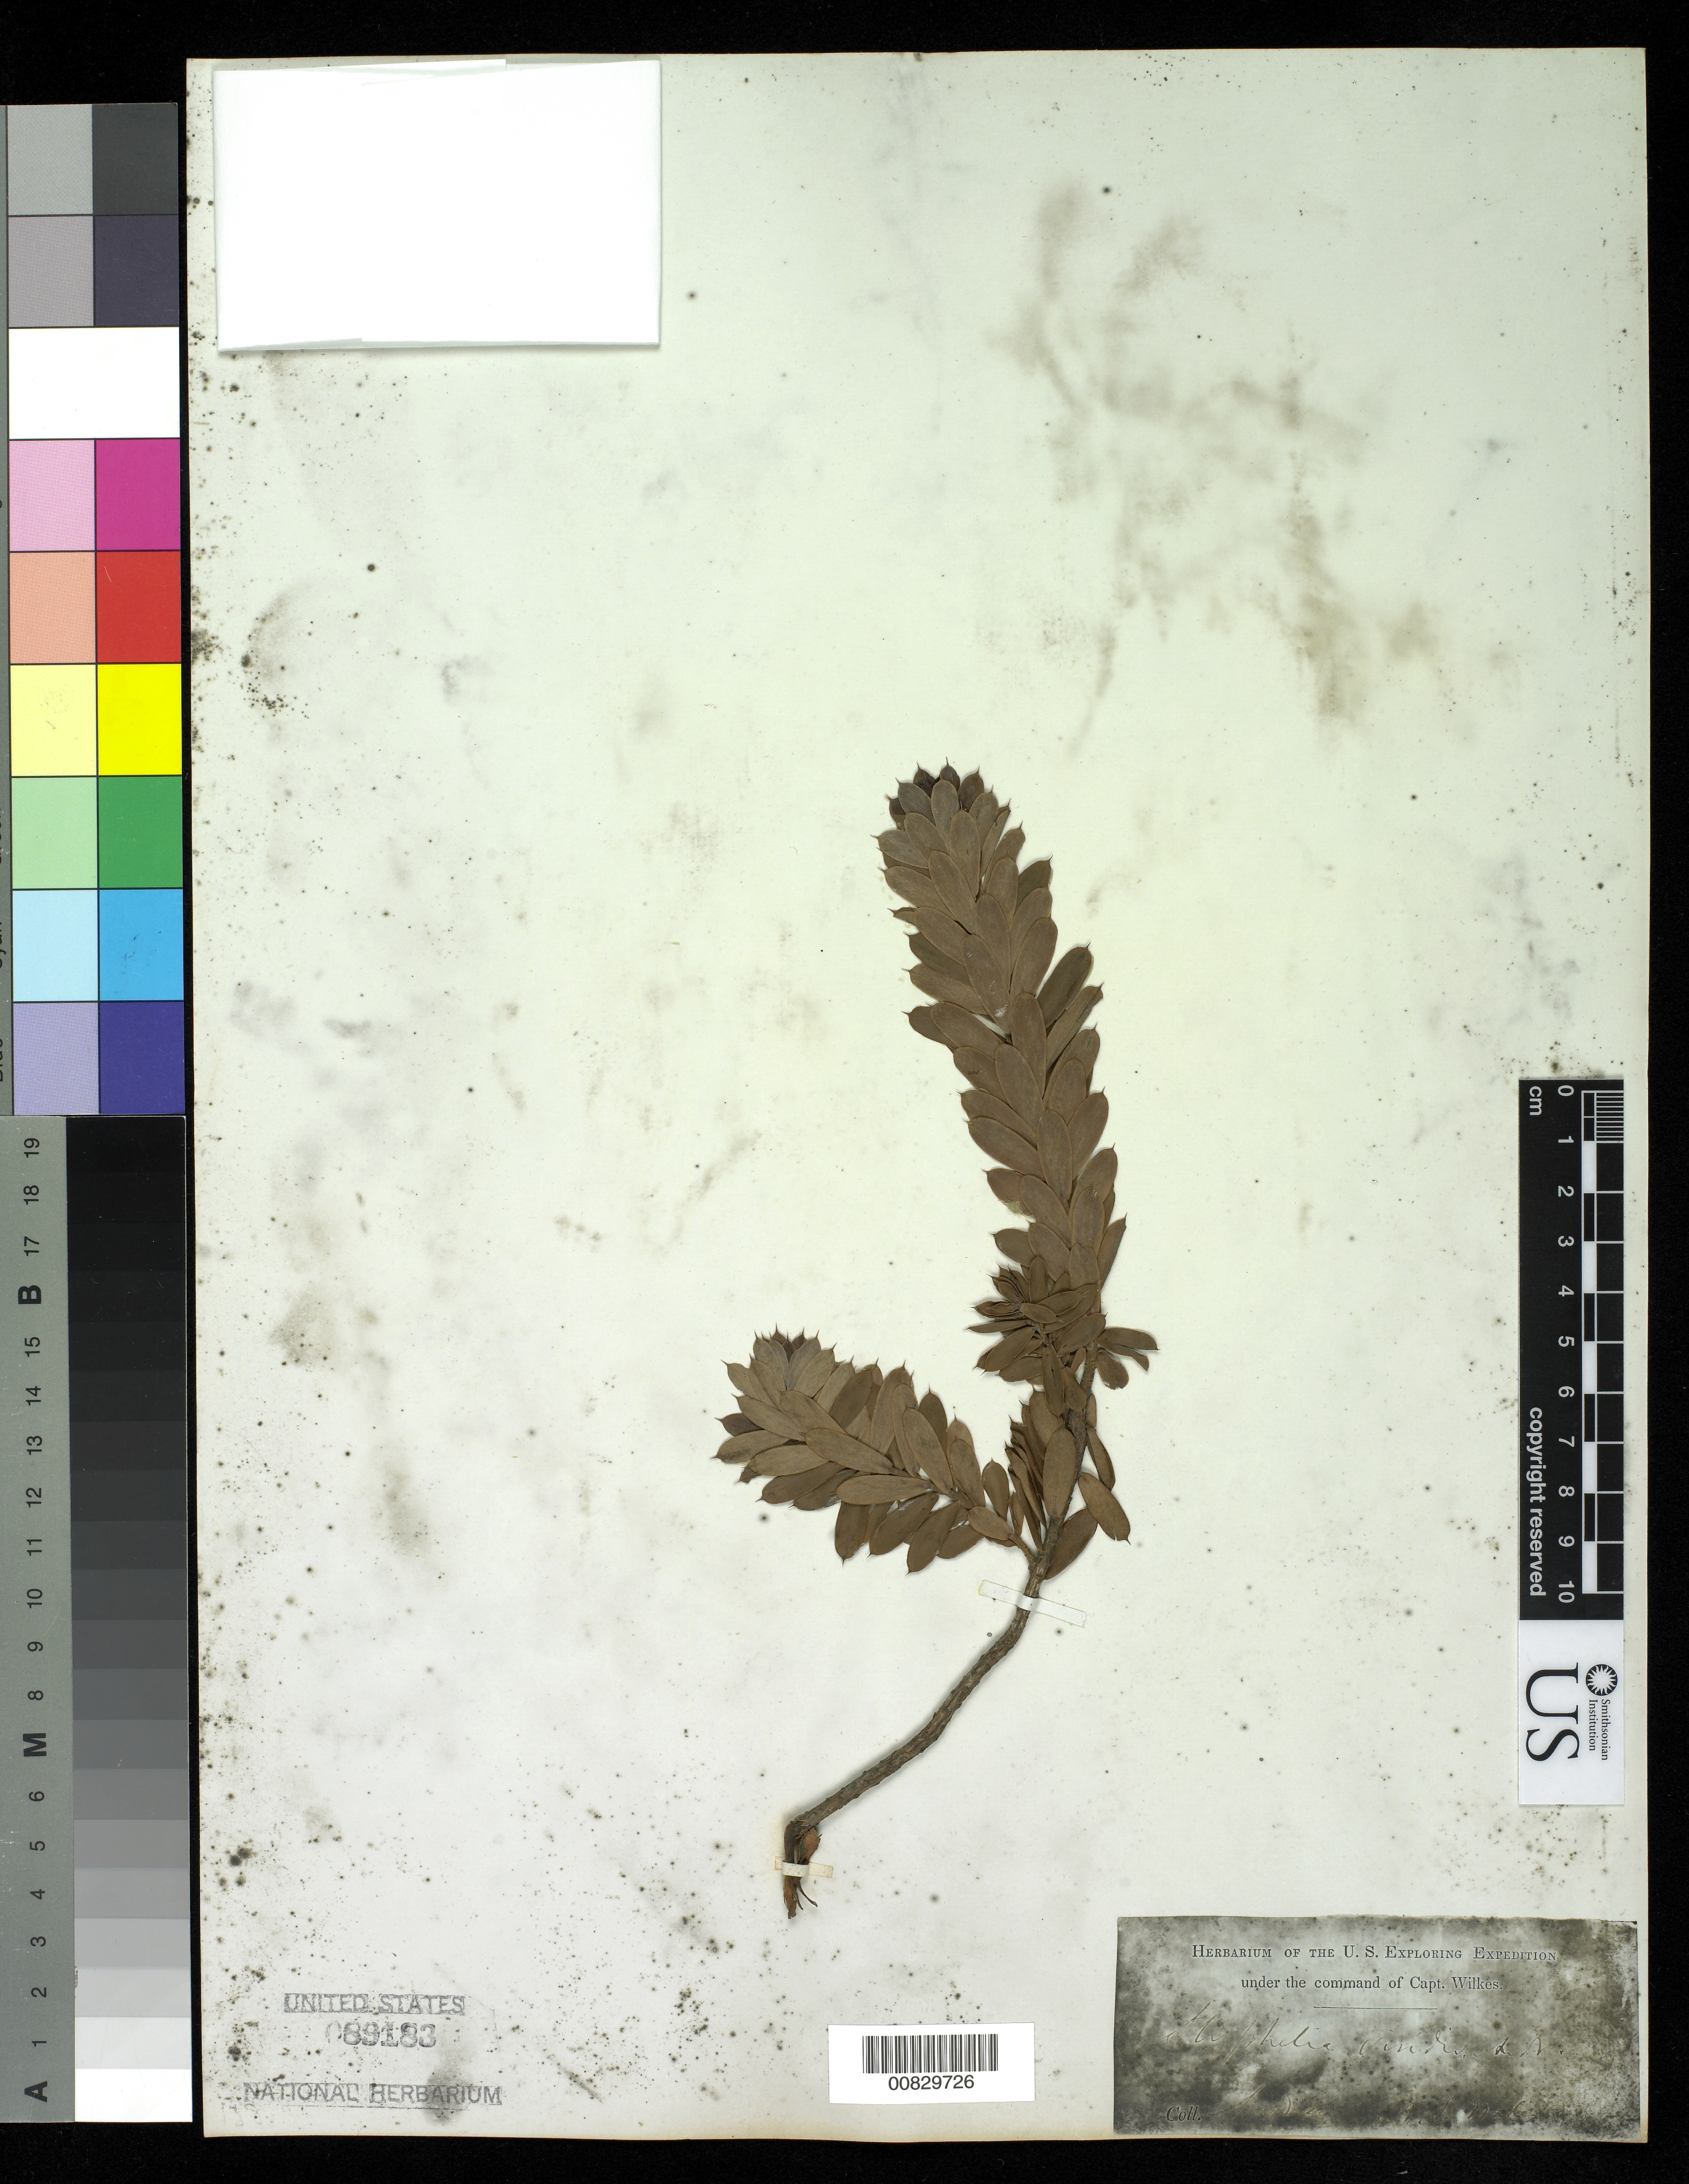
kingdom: Plantae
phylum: Tracheophyta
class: Magnoliopsida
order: Ericales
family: Ericaceae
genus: Styphelia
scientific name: Styphelia viridis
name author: Andrews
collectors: Wilkes Explor. Exped.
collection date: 1838/1842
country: Australia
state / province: New South Wales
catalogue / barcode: US 89183